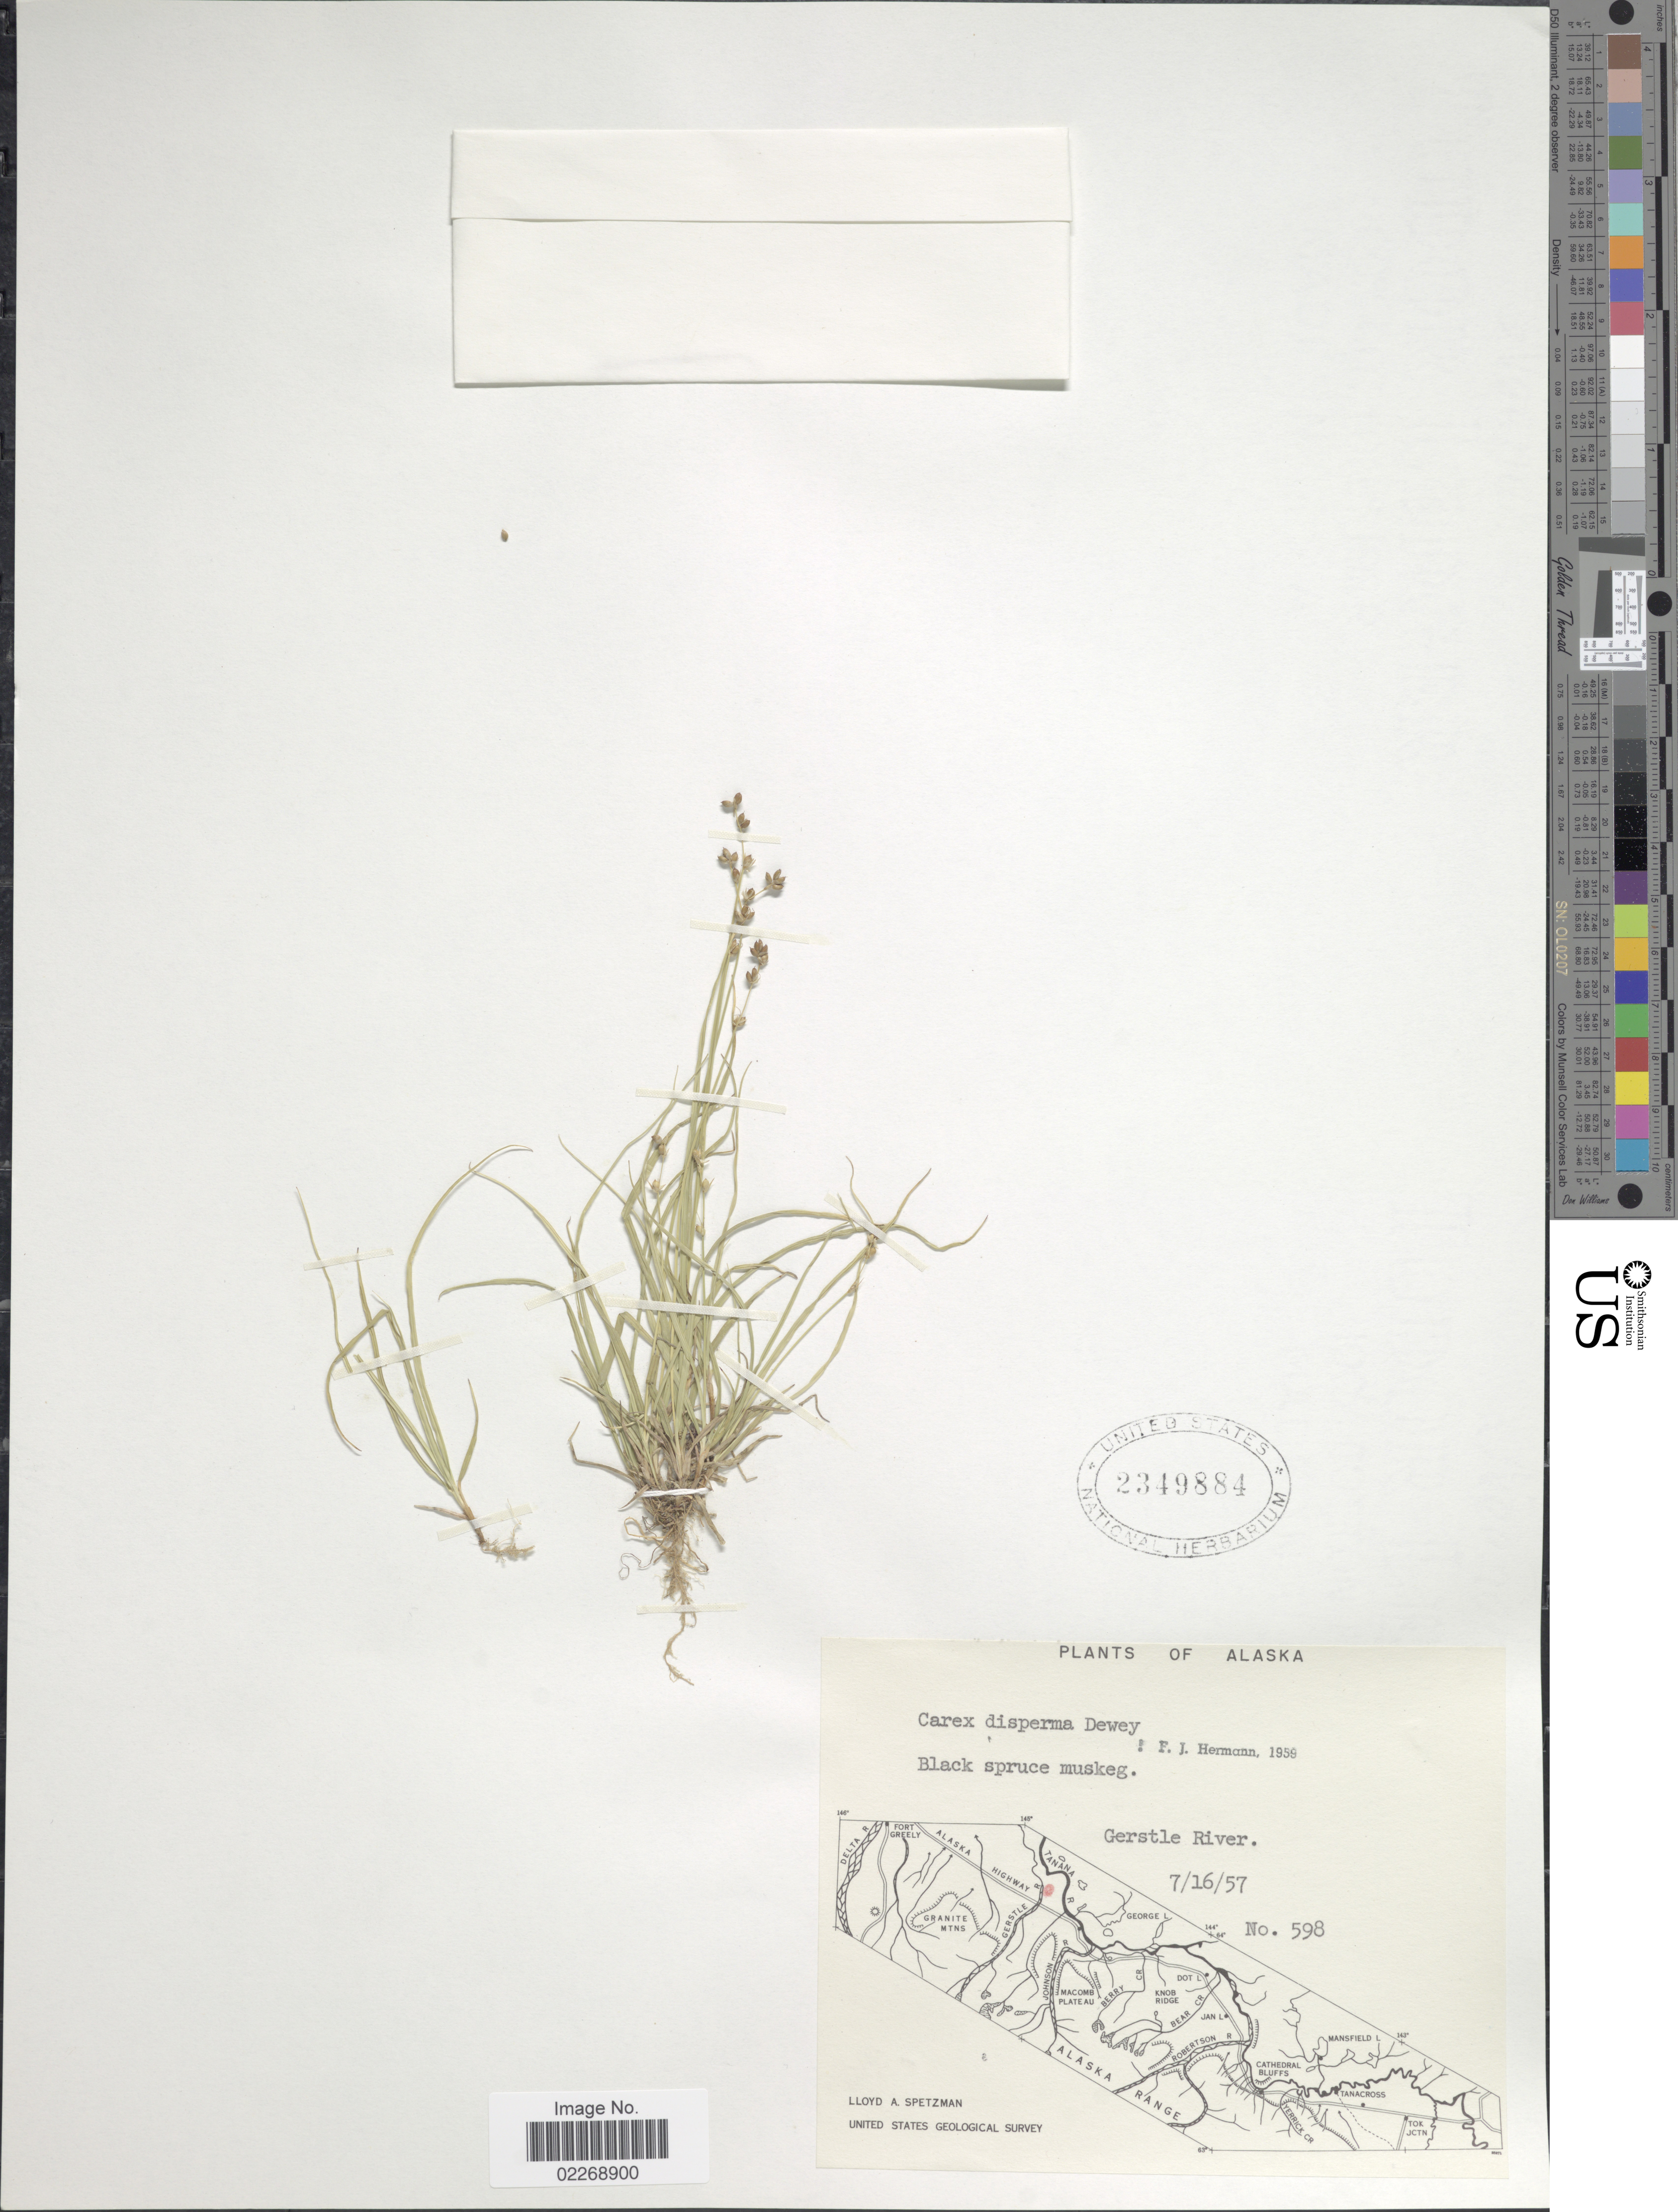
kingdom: Plantae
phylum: Tracheophyta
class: Liliopsida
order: Poales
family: Cyperaceae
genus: Carex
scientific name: Carex disperma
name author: Dewey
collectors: L. Spetzman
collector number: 598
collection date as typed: Transcribed d/m/y: 16/7/57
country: United States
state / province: Alaska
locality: Black spruce muskeg, Gerstle River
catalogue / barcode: US 2349884